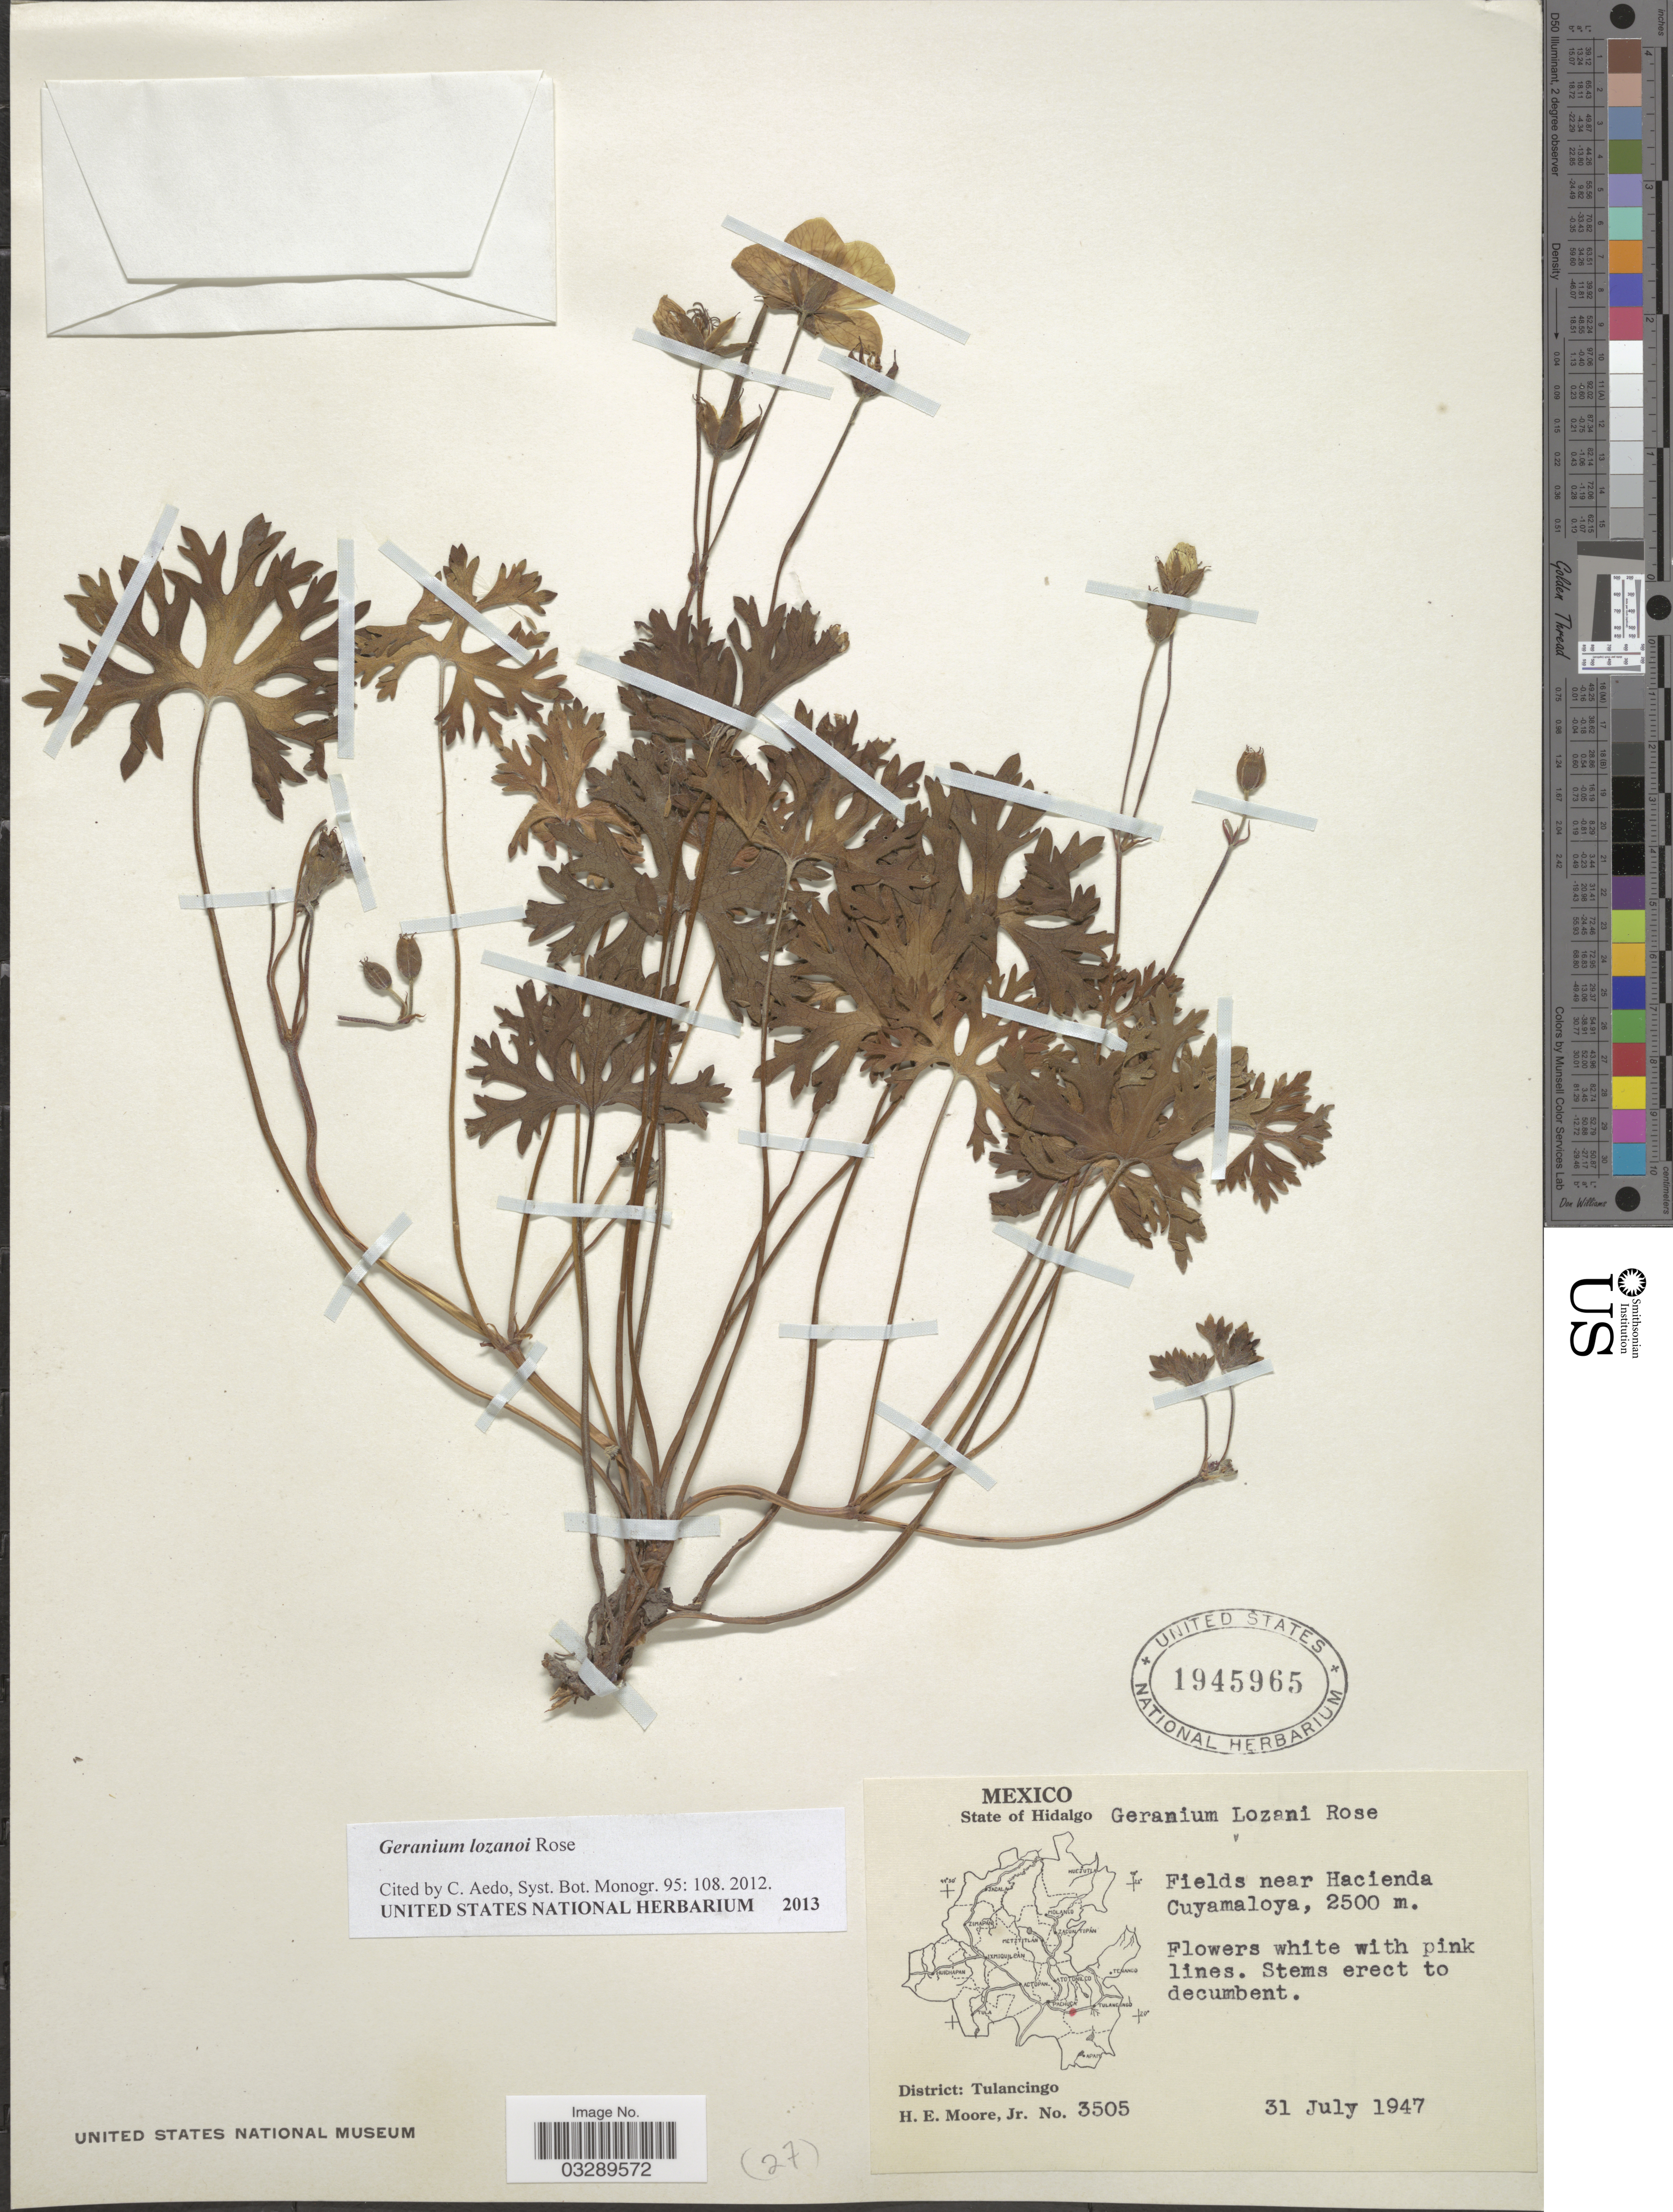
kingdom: Plantae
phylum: Tracheophyta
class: Magnoliopsida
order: Geraniales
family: Geraniaceae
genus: Geranium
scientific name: Geranium lozani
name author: Rose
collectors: H. Moore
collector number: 3505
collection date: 1947-07-31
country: Mexico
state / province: Hidalgo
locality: State of Hidalgo. Fields near Hacienda Cuyamaloya. District: Tulancingo.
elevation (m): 2500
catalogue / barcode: US 1945965